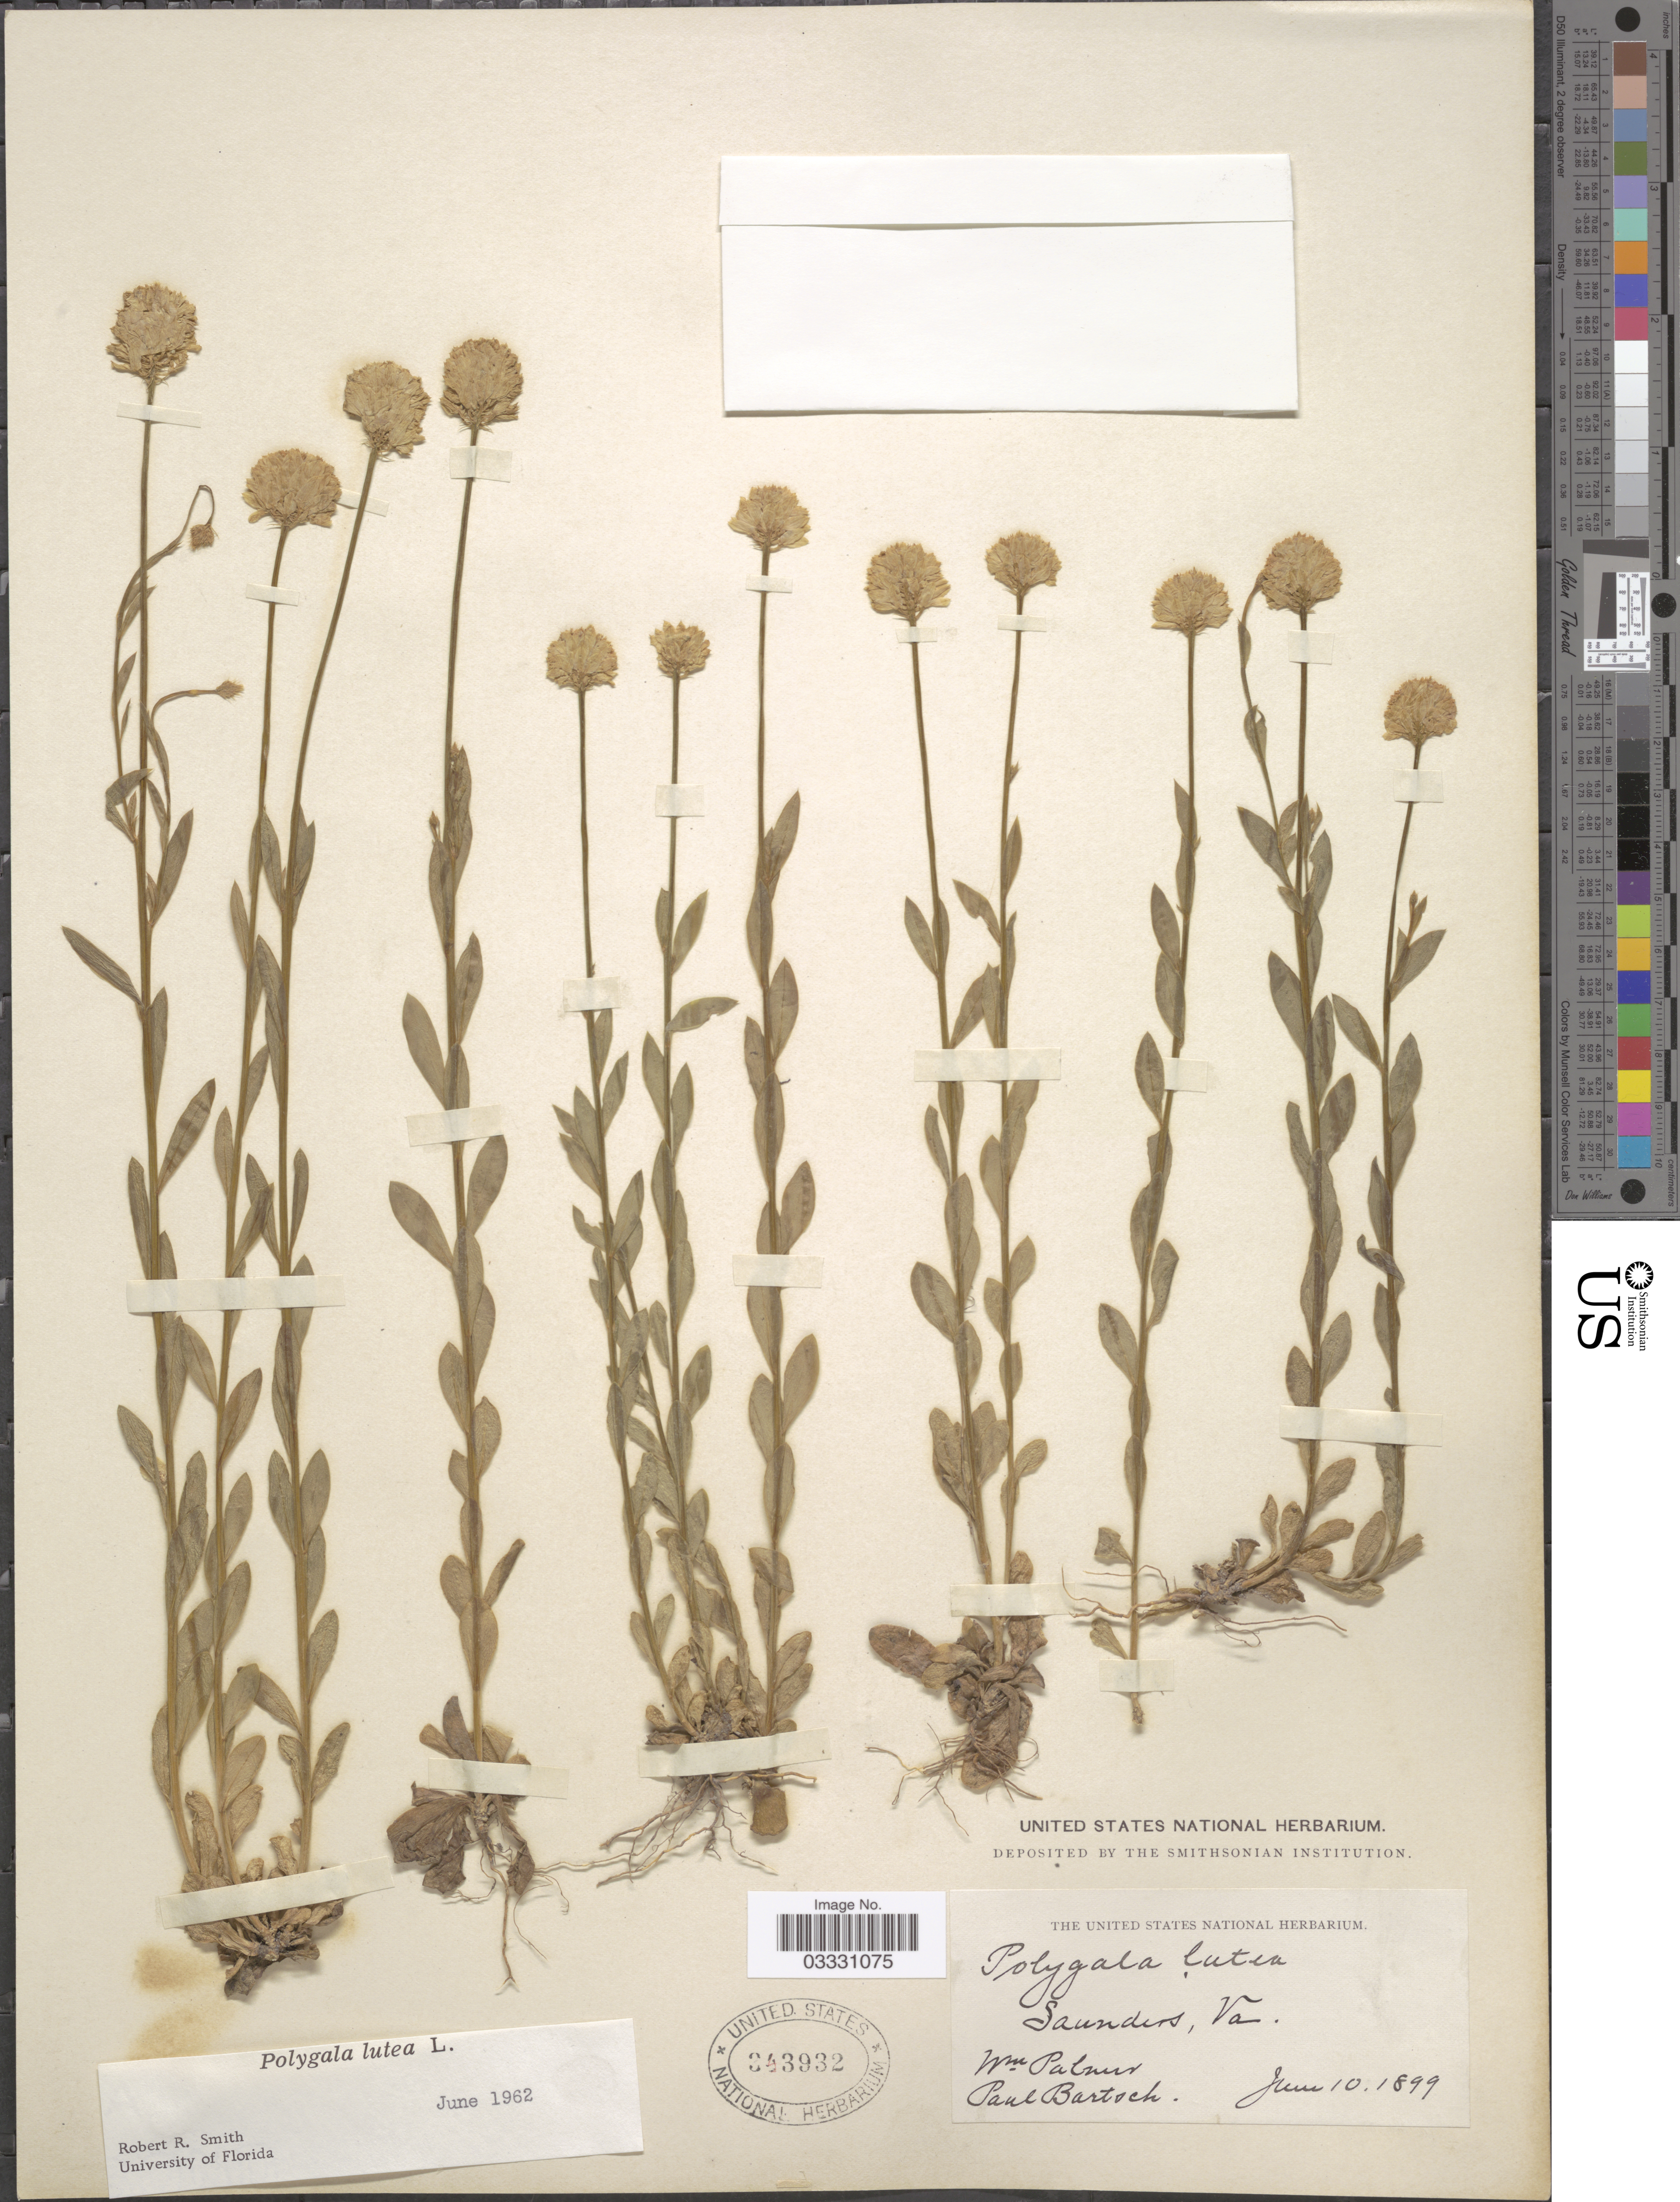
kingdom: Plantae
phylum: Tracheophyta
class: Magnoliopsida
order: Fabales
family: Polygalaceae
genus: Polygala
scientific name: Polygala lutea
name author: L.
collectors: W. Palmer & P. Bartsch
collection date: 1899-06-10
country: United States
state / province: Virginia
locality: Saunders.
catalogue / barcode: US 343932